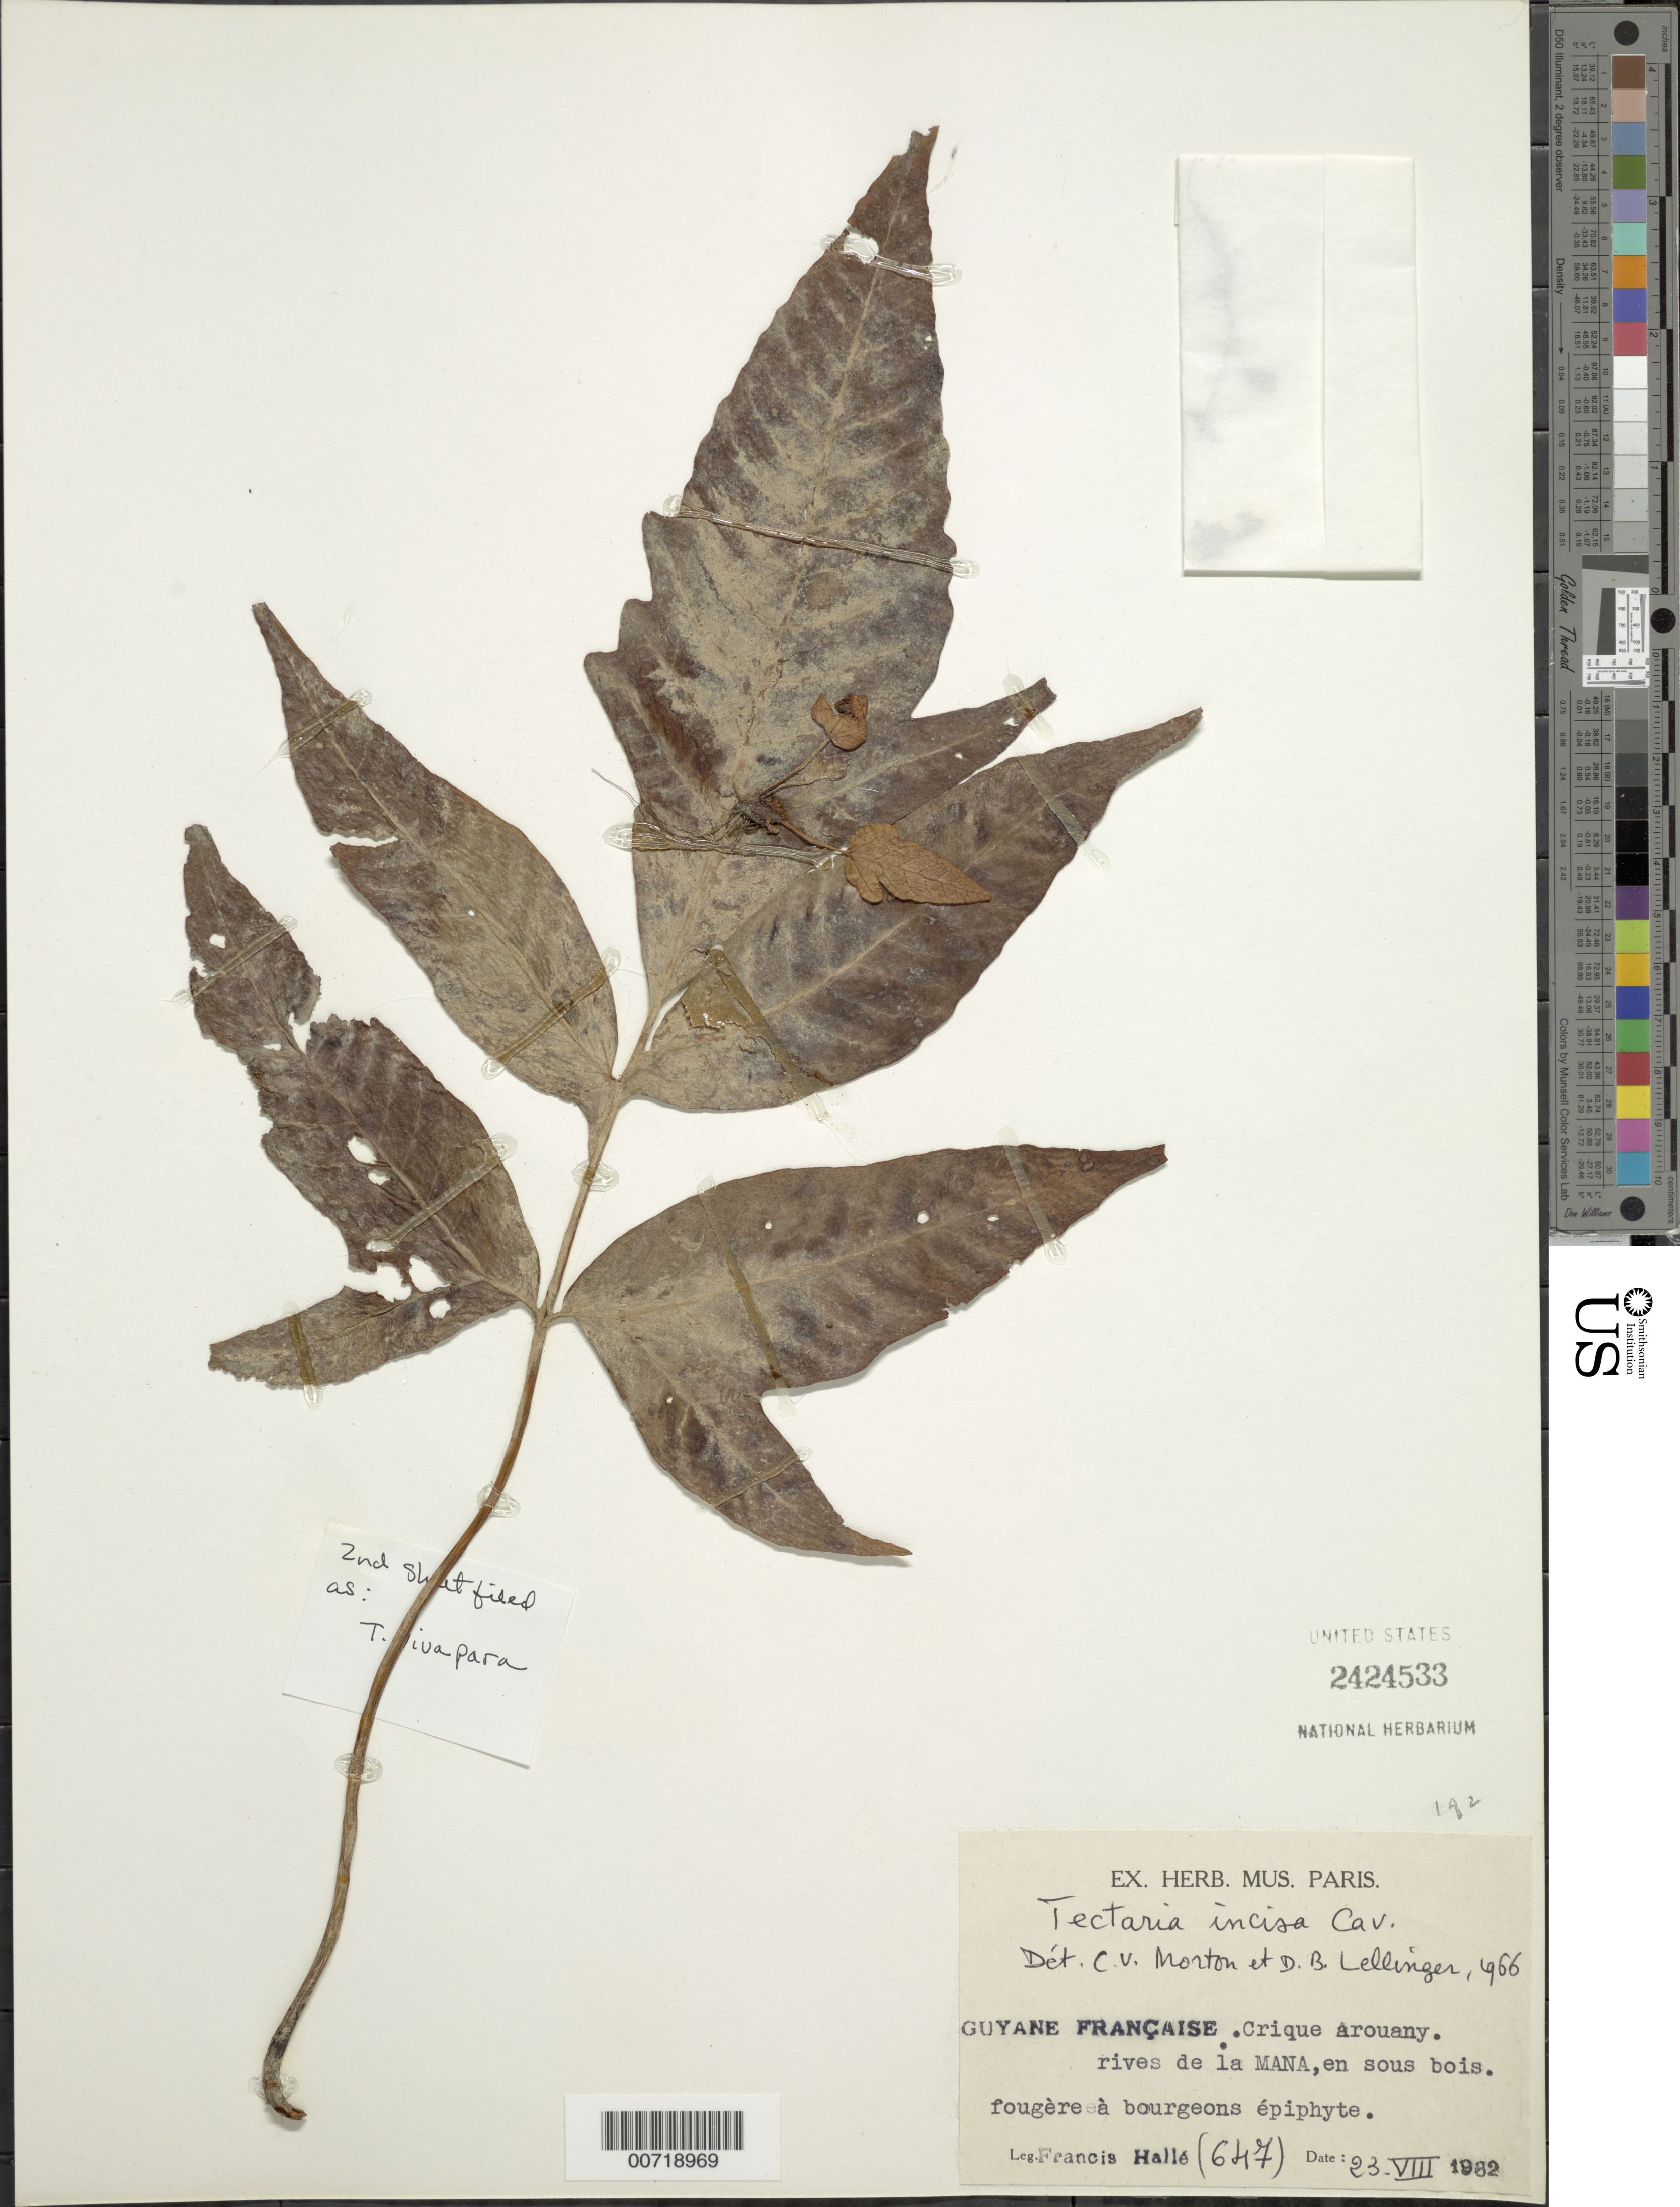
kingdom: Plantae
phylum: Tracheophyta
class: Polypodiopsida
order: Polypodiales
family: Tectariaceae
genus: Tectaria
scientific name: Tectaria incisa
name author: Cav.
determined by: Morton, C. V.; Lellinger, D. B.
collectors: F. Hallé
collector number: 647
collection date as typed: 23-Aug-62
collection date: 1962-08-23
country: French Guiana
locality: Rivière Mana, Crique Arouany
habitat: Sous bois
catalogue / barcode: US 2424533